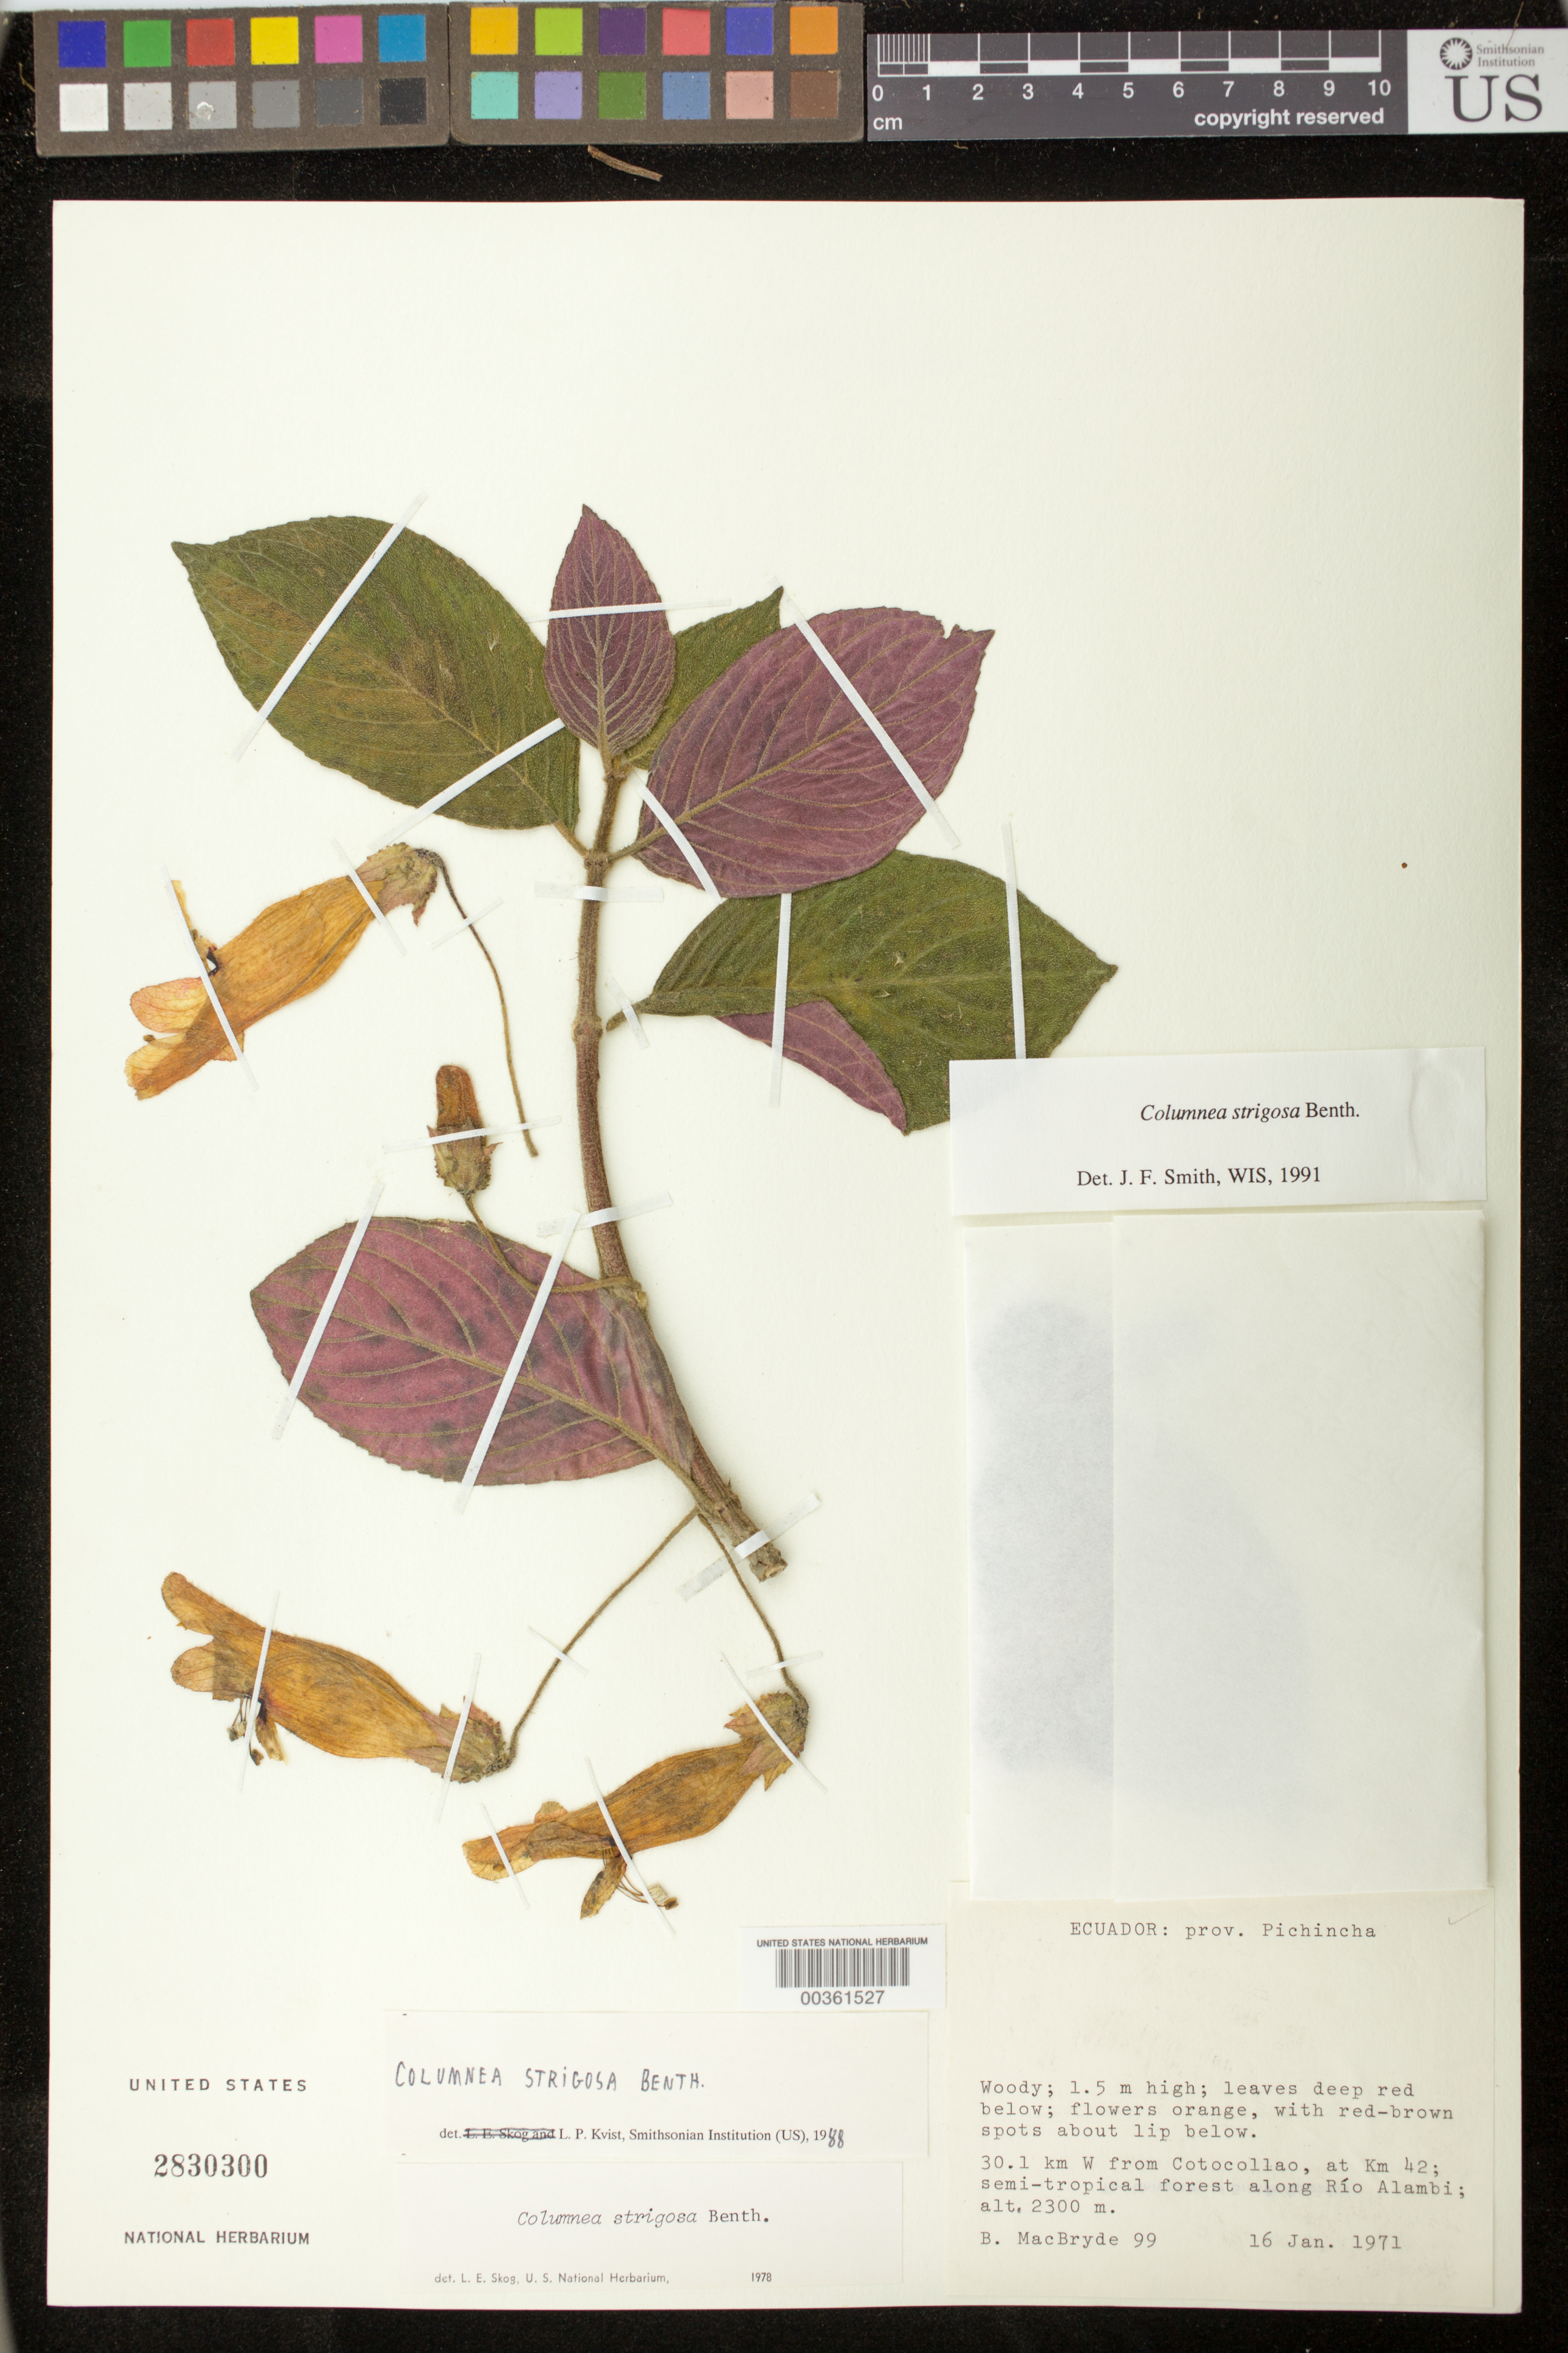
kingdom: Plantae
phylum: Tracheophyta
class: Magnoliopsida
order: Lamiales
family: Gesneriaceae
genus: Columnea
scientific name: Columnea strigosa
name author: Benth.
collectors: B. MacBryde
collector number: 99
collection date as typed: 16 Jan 1971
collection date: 1971-01-16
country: Ecuador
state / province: Pichincha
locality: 30.1 km W from Cotocollao, at km 42; along Rio Alambi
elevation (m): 2300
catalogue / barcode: US 2830300